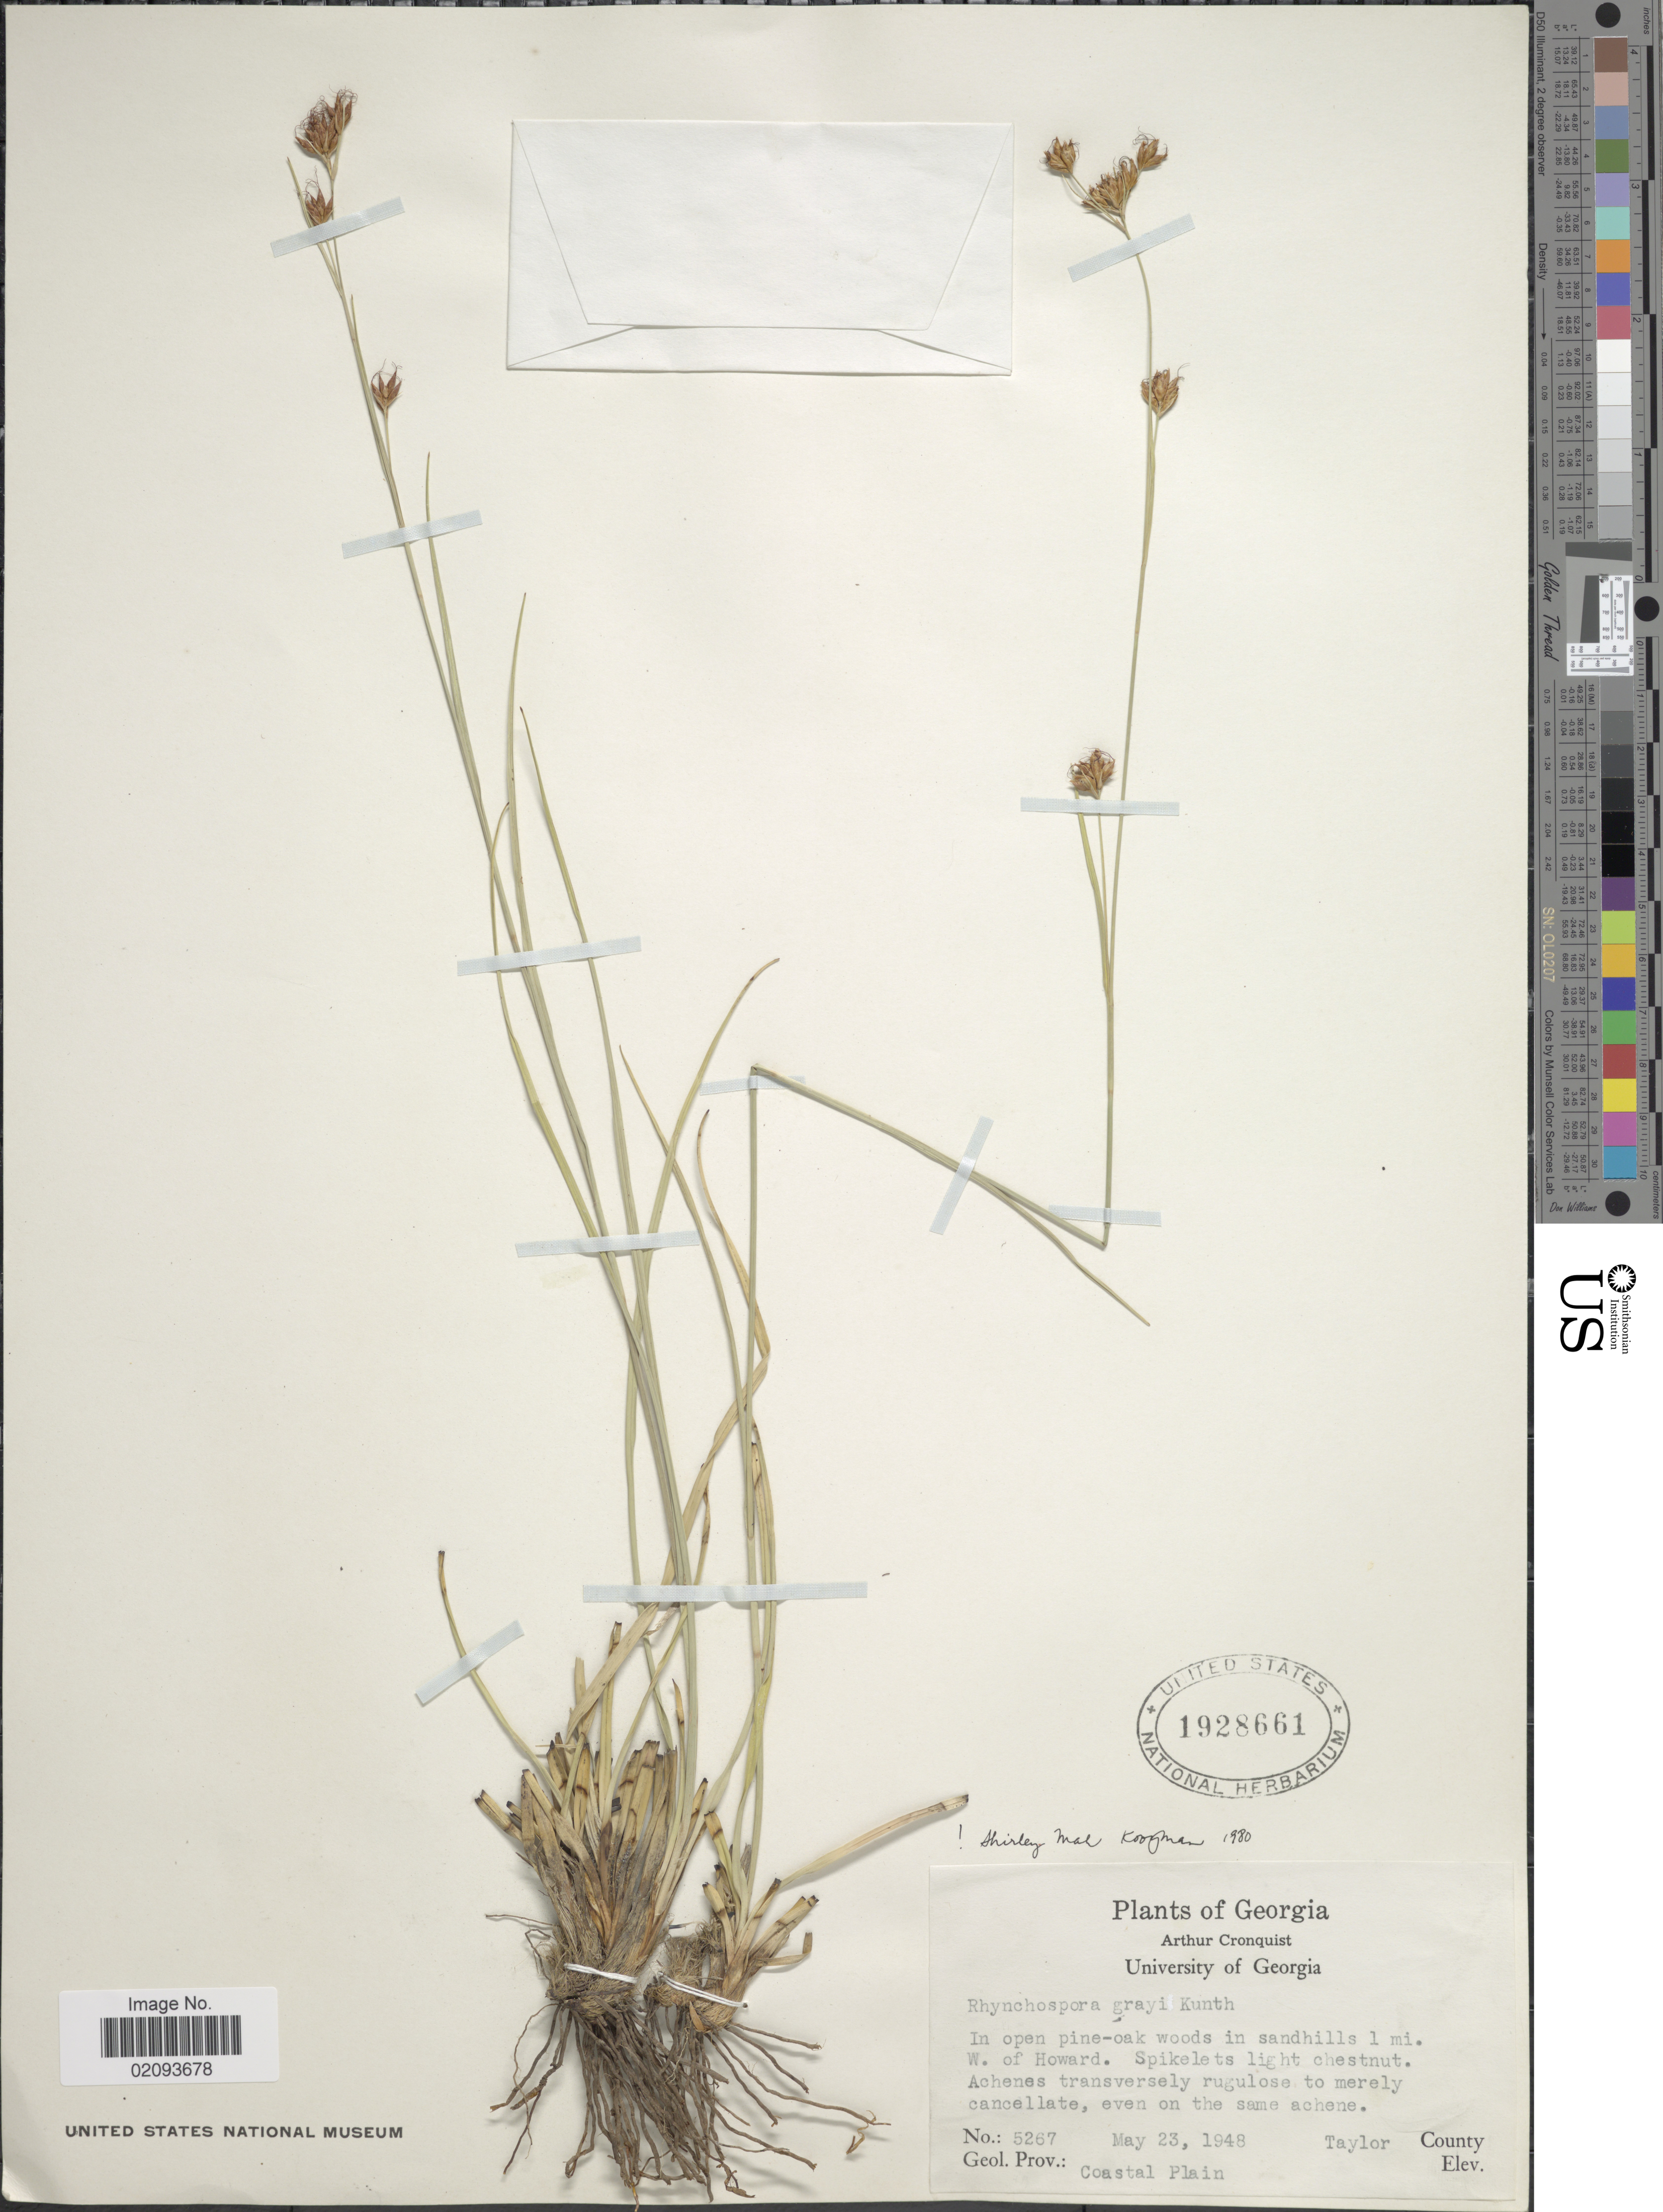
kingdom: Plantae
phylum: Tracheophyta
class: Liliopsida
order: Poales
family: Cyperaceae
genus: Rhynchospora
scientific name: Rhynchospora grayi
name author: Kunth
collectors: A. J. Cronquist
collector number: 5267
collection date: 1948-05-23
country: United States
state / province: Georgia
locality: In open pine-oak woods in sandhills 1 mi. W. of Howard. Taylor County. Geol. prov.: Coastal Plain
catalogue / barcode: US 1928661